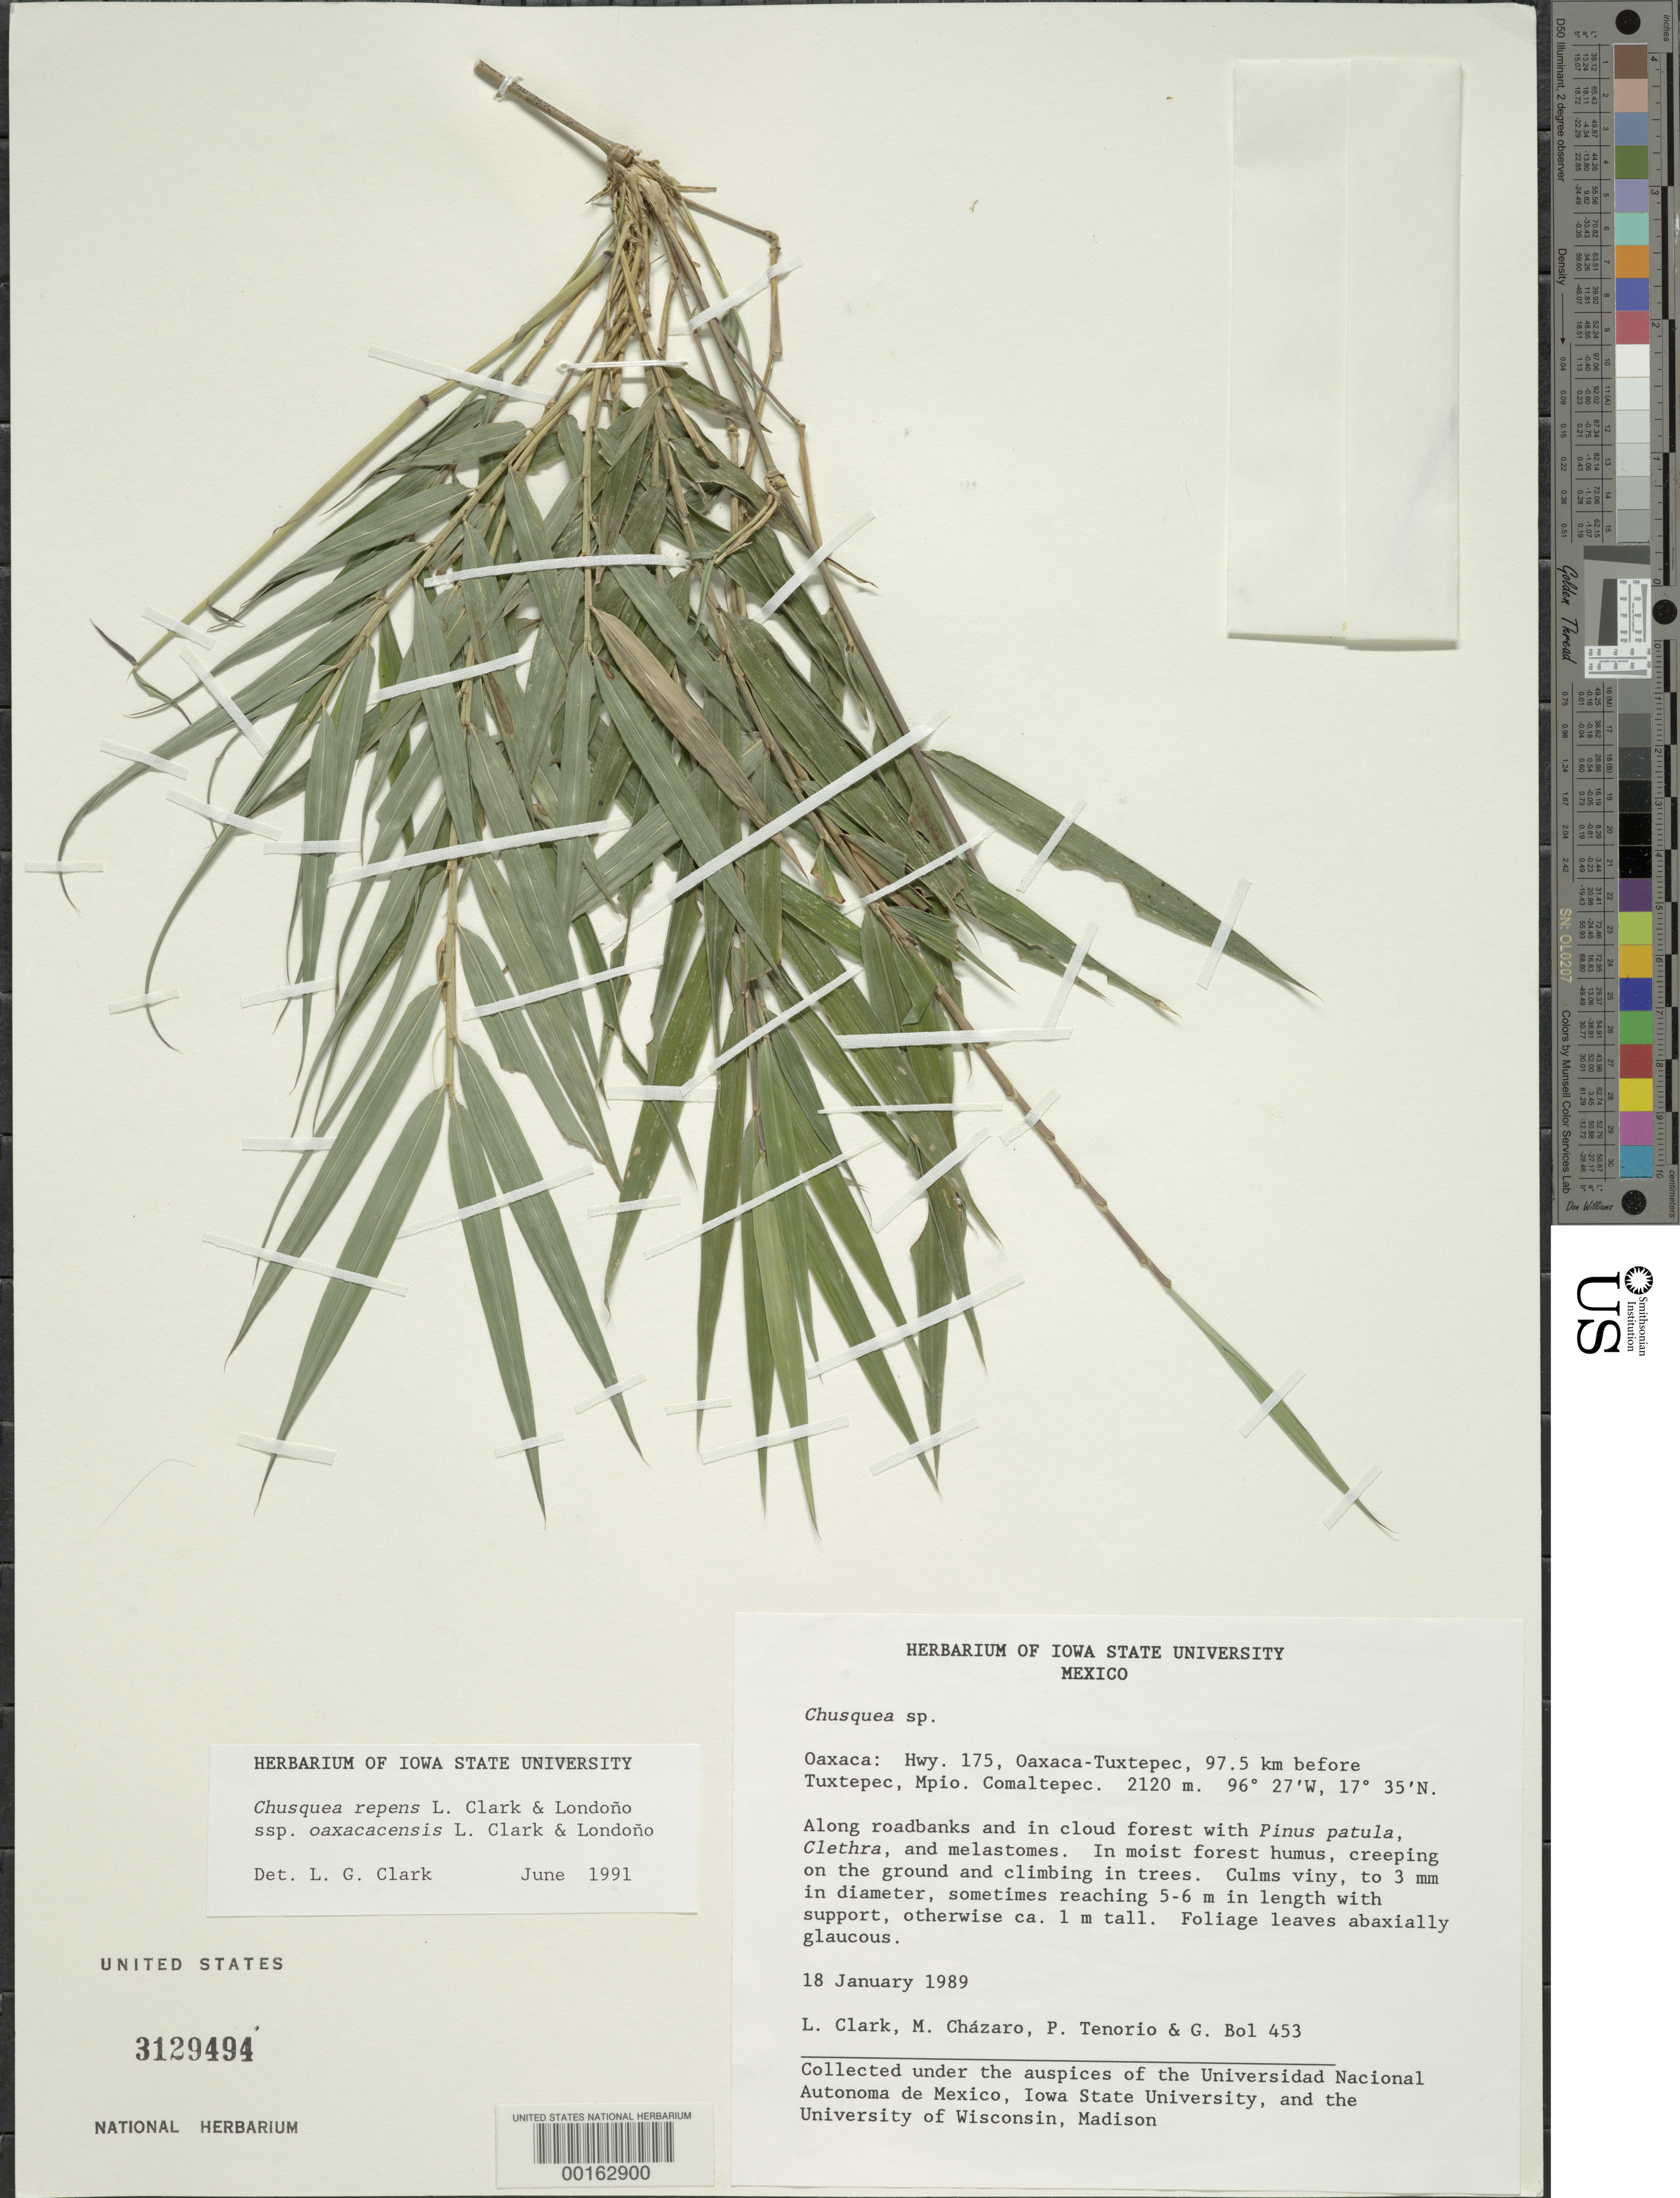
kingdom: Plantae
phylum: Tracheophyta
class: Liliopsida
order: Poales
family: Poaceae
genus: Chusquea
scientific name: Chusquea repens subsp. oaxacacensis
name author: L.G. Clark & Londoño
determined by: Clark, Lynn G., (ISC), Iowa State University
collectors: L. G. Clark, G. Bol, P. Tenorio L. & M. de J. Cházaro Basáñoez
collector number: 453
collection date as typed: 20 Jan 1989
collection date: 1989-01-20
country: Mexico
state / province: Oaxaca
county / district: San Juan Comaltepec / Santiago Comaltepec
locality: Comaltepec mun. (?), 97.5 km before Tuxtepec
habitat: In cloud forest along roadbanks, in moist forest humus, creeping on ground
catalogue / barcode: US 3129494